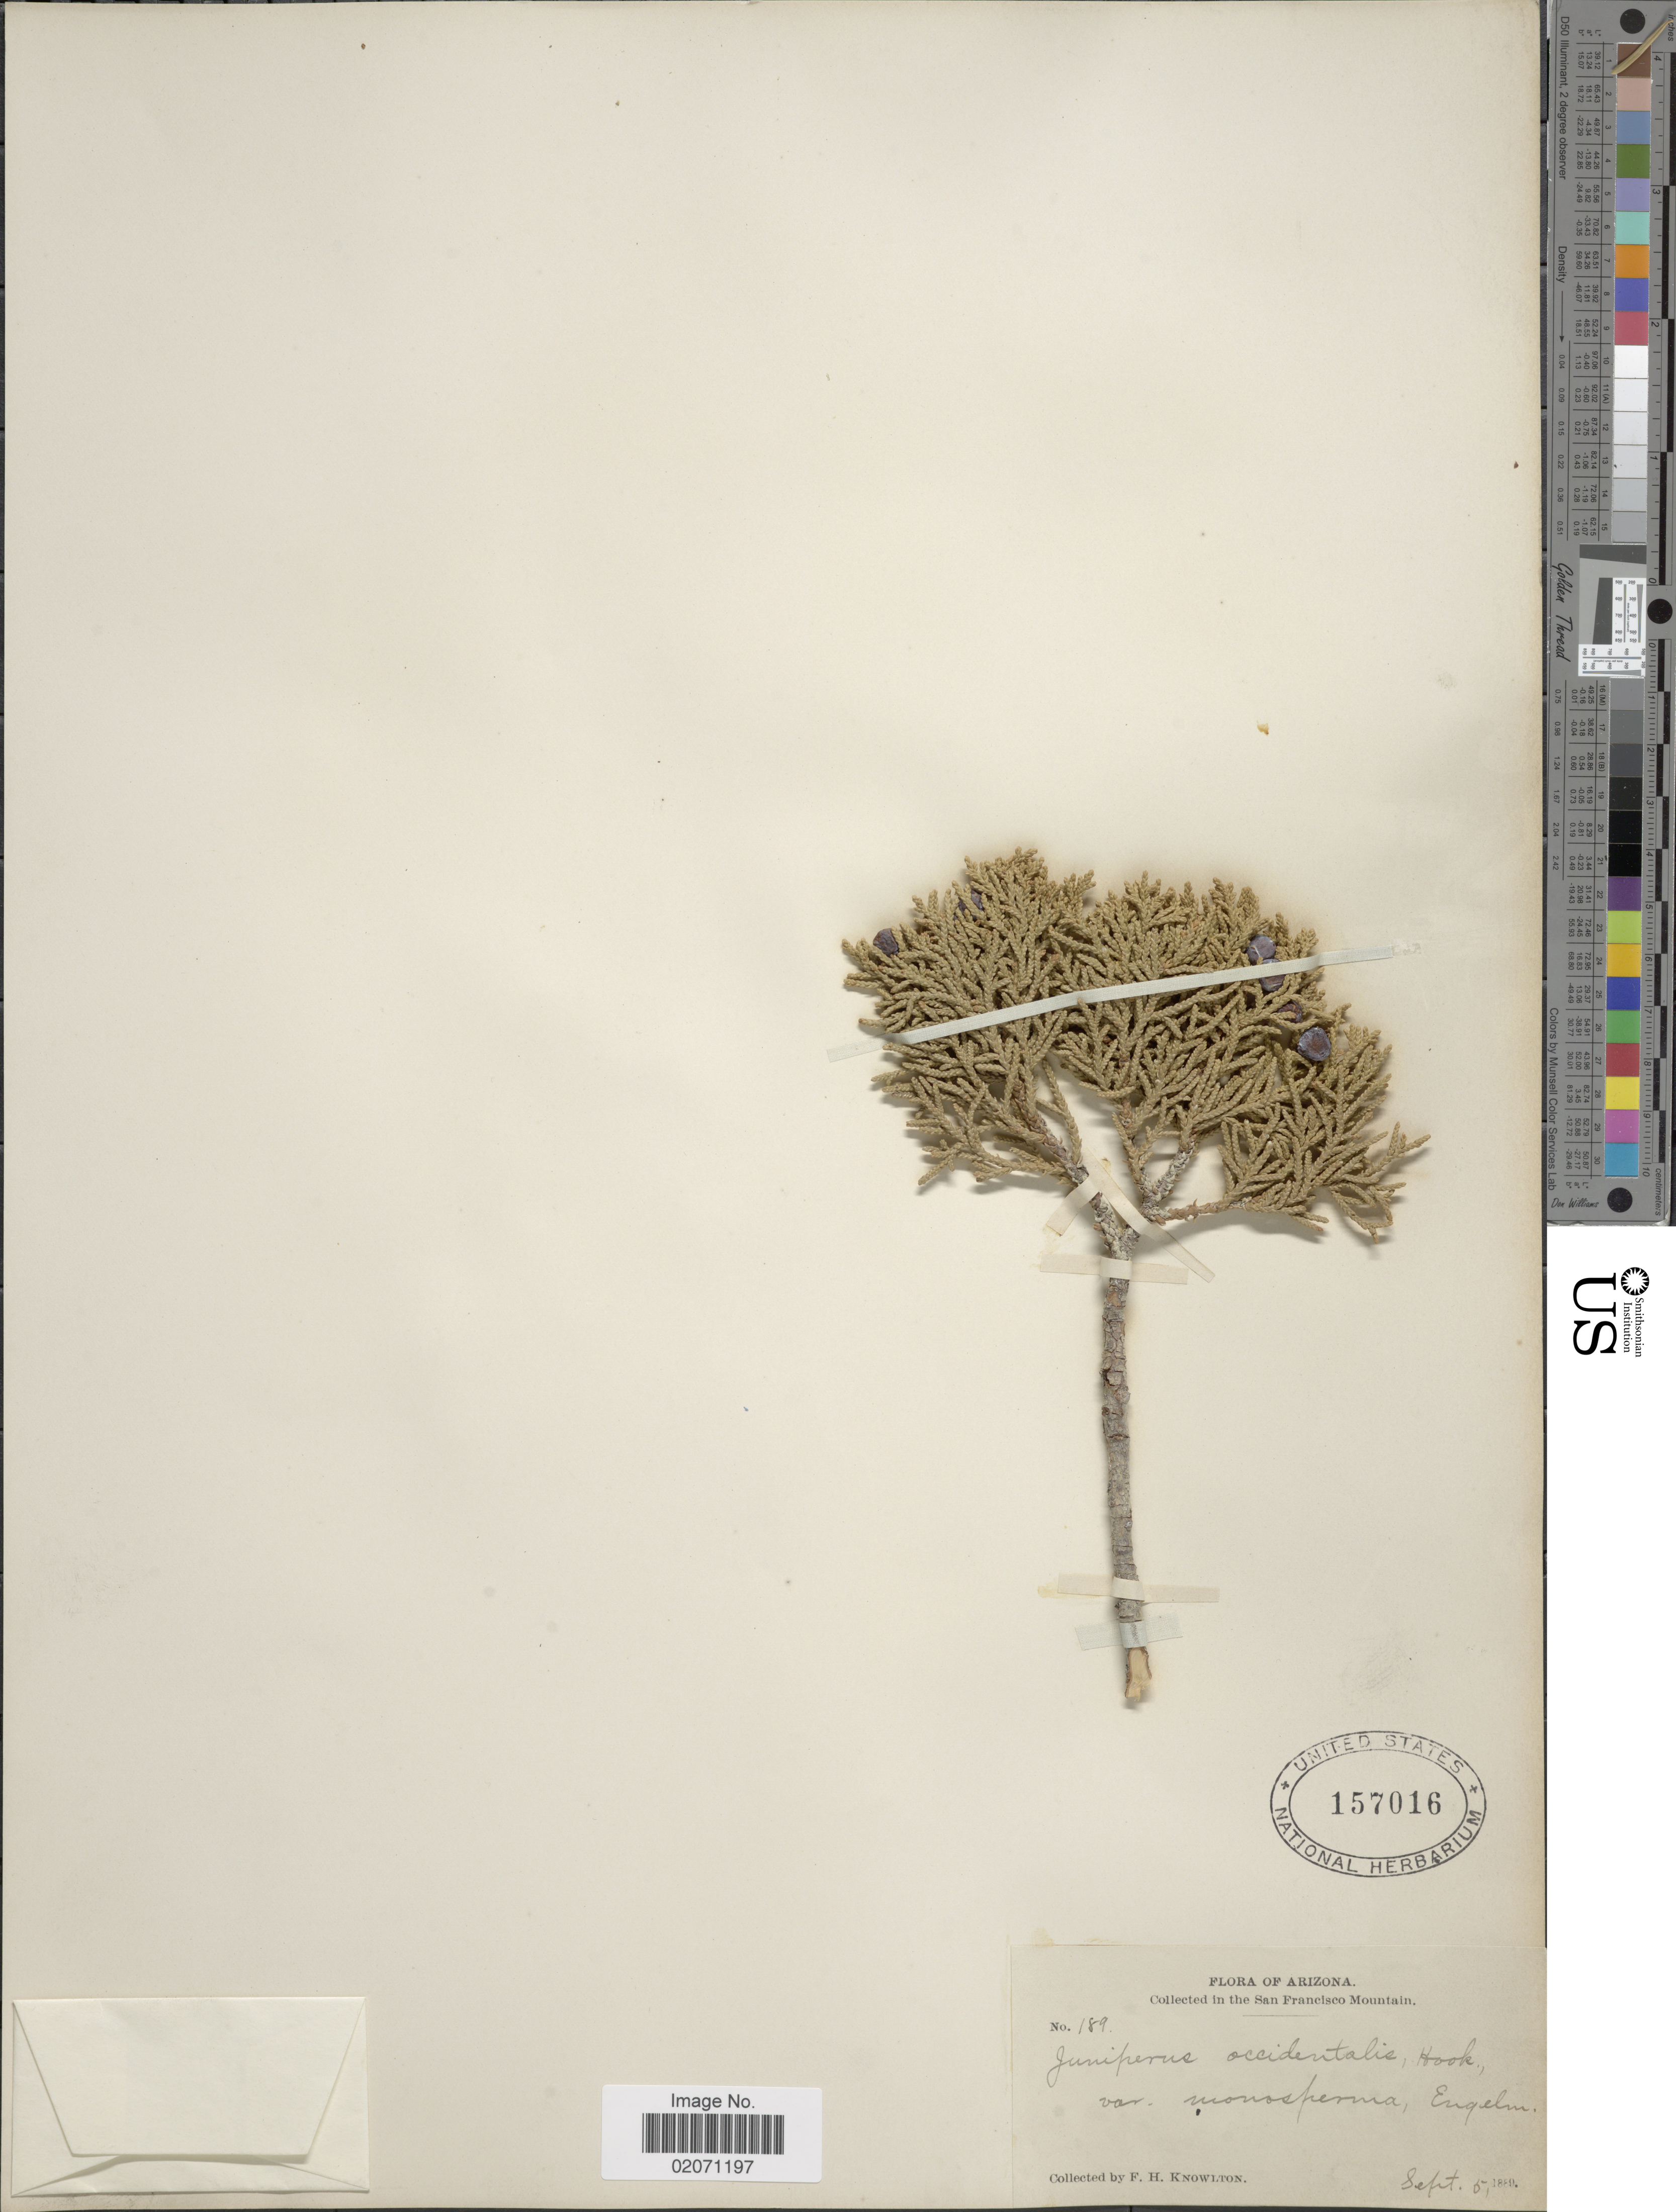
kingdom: Plantae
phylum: Tracheophyta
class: Pinopsida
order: Pinales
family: Cupressaceae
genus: Juniperus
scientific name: Juniperus monosperma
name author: (Engelm.) Sarg.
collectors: F. H. Knowlton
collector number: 189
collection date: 1899-09-05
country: United States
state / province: Arizona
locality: San Francisco Mountain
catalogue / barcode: US 157016